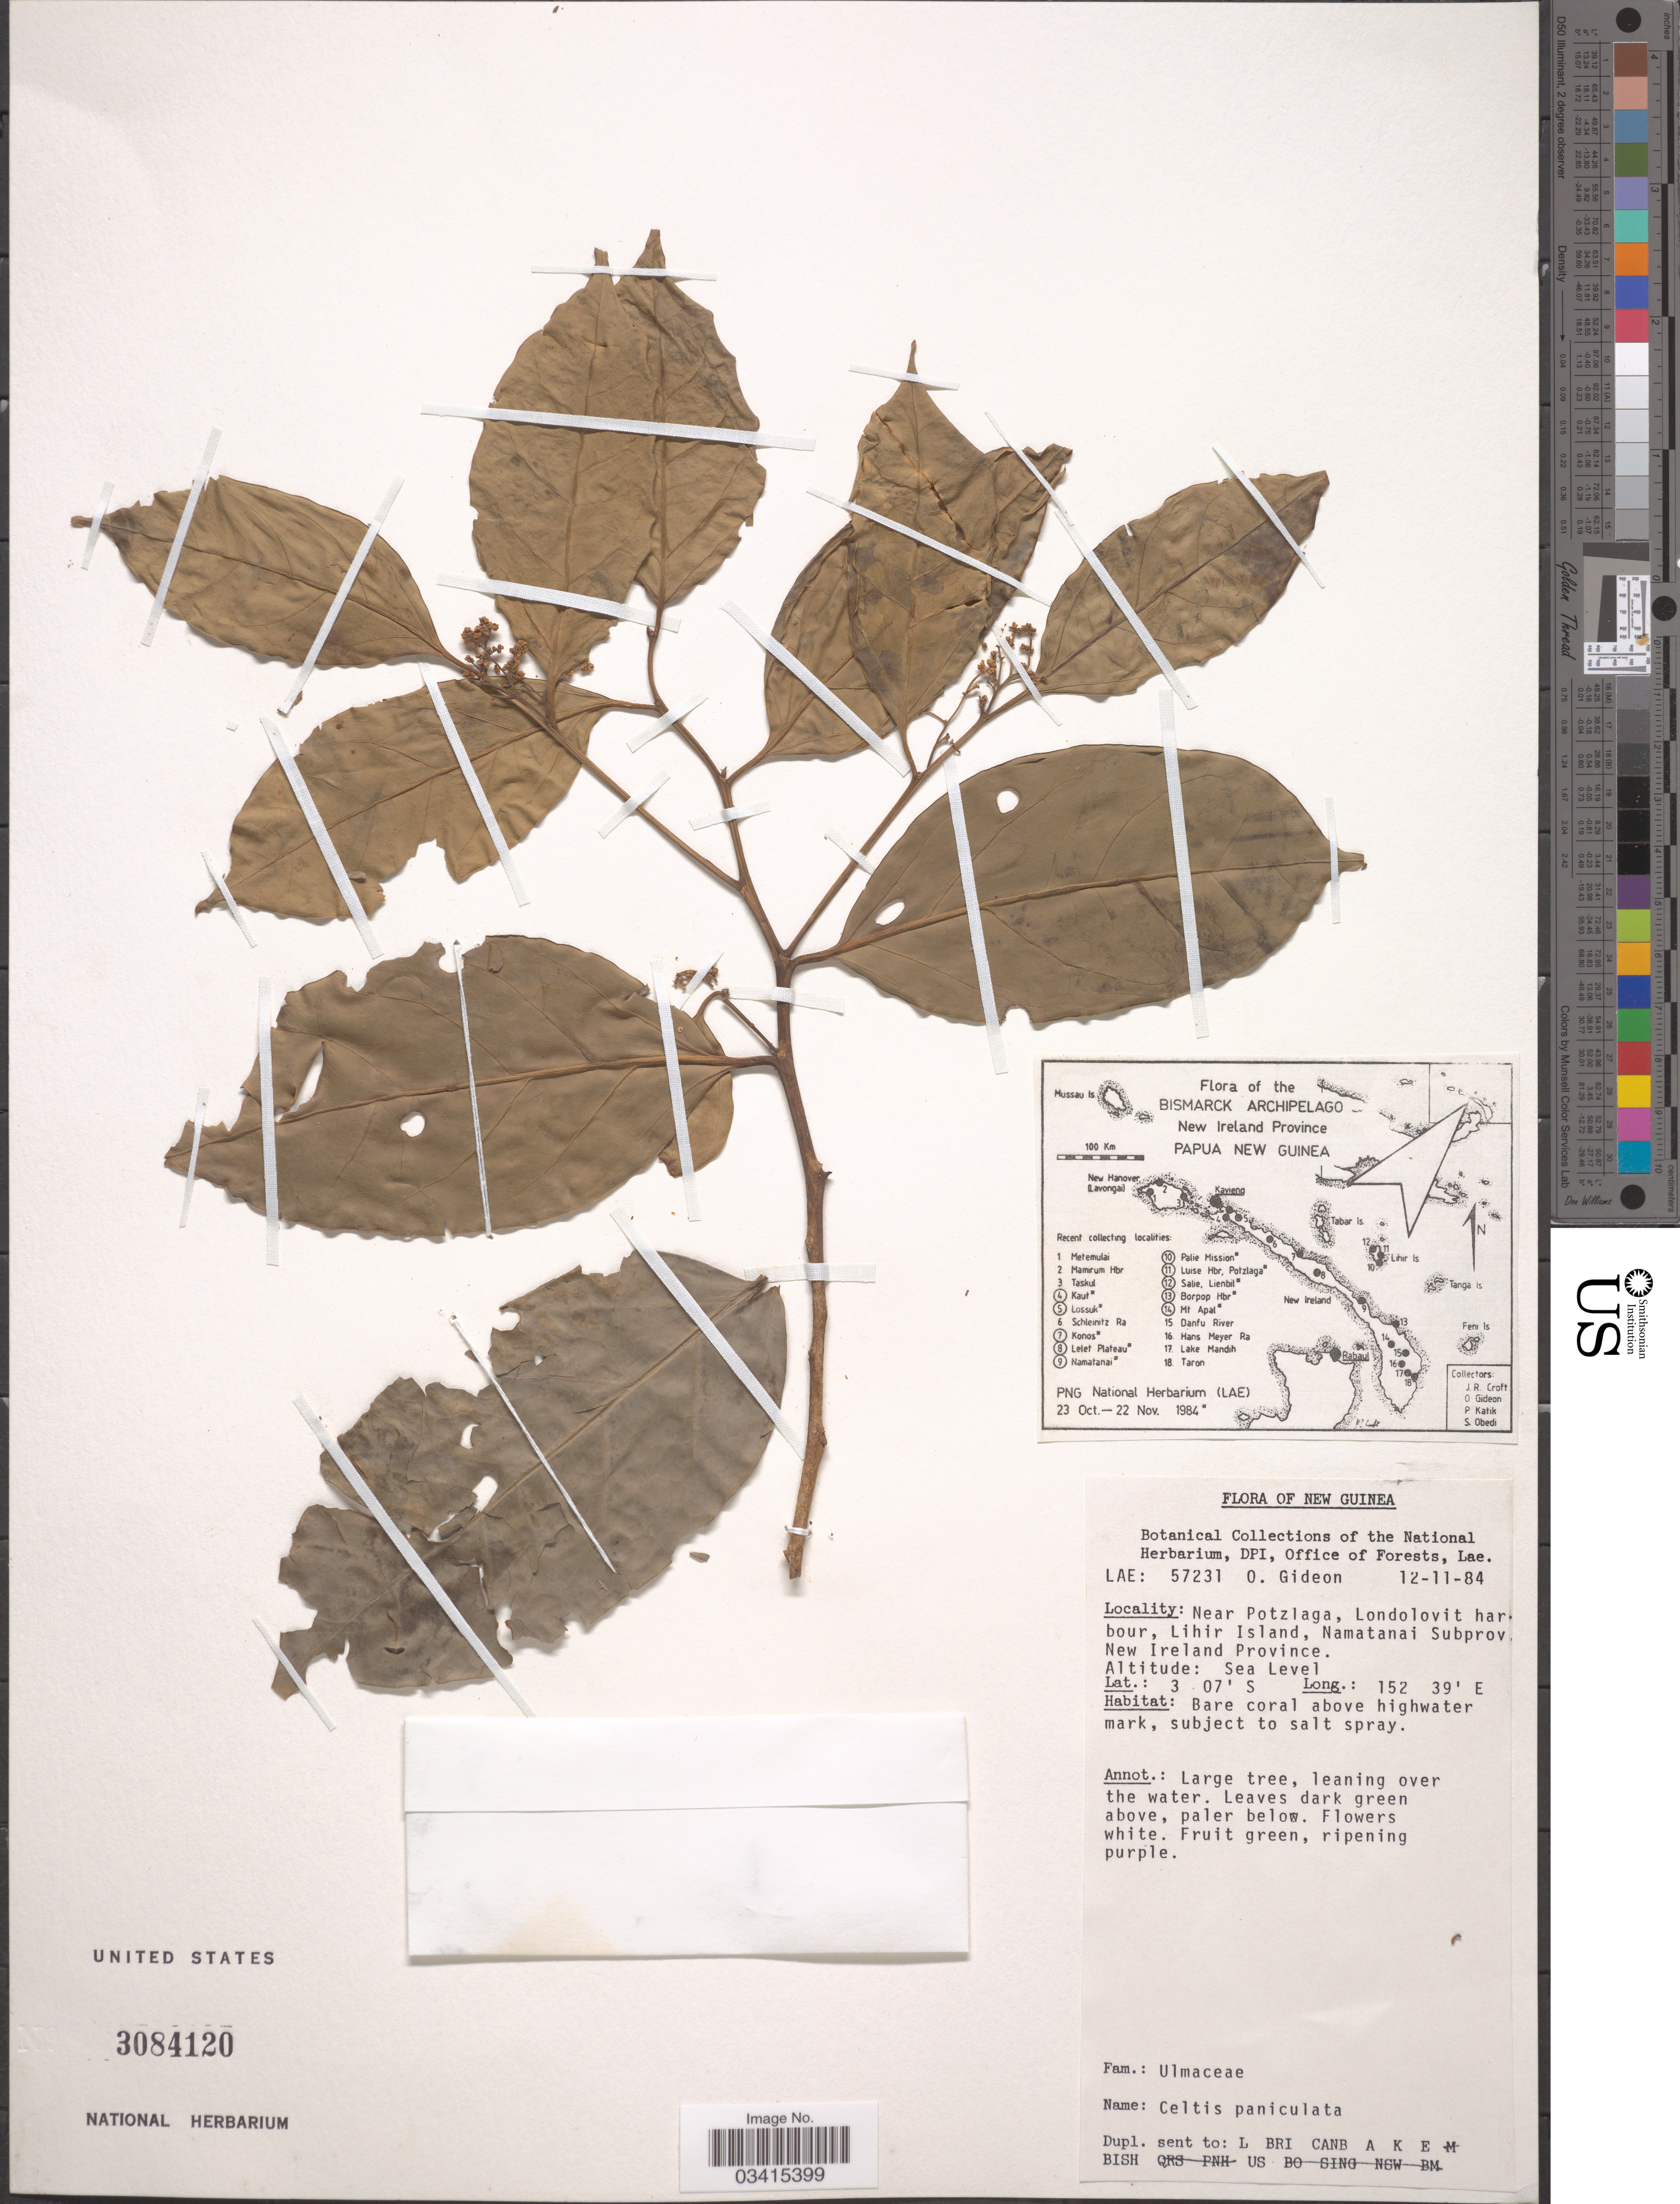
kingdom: Plantae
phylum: Tracheophyta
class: Magnoliopsida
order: Rosales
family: Cannabaceae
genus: Celtis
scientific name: Celtis paniculata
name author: (Endl.) Planch.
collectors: O. Gideon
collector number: LAE: 57231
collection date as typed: Transcribed d/m/y: 12/11/84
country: Papua New Guinea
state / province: New Ireland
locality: New Guinea. Near Potzlaga, Londolovit harbour, Lihir Island, Namatanai Subprov. New Ireland Province.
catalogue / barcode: US 3084120